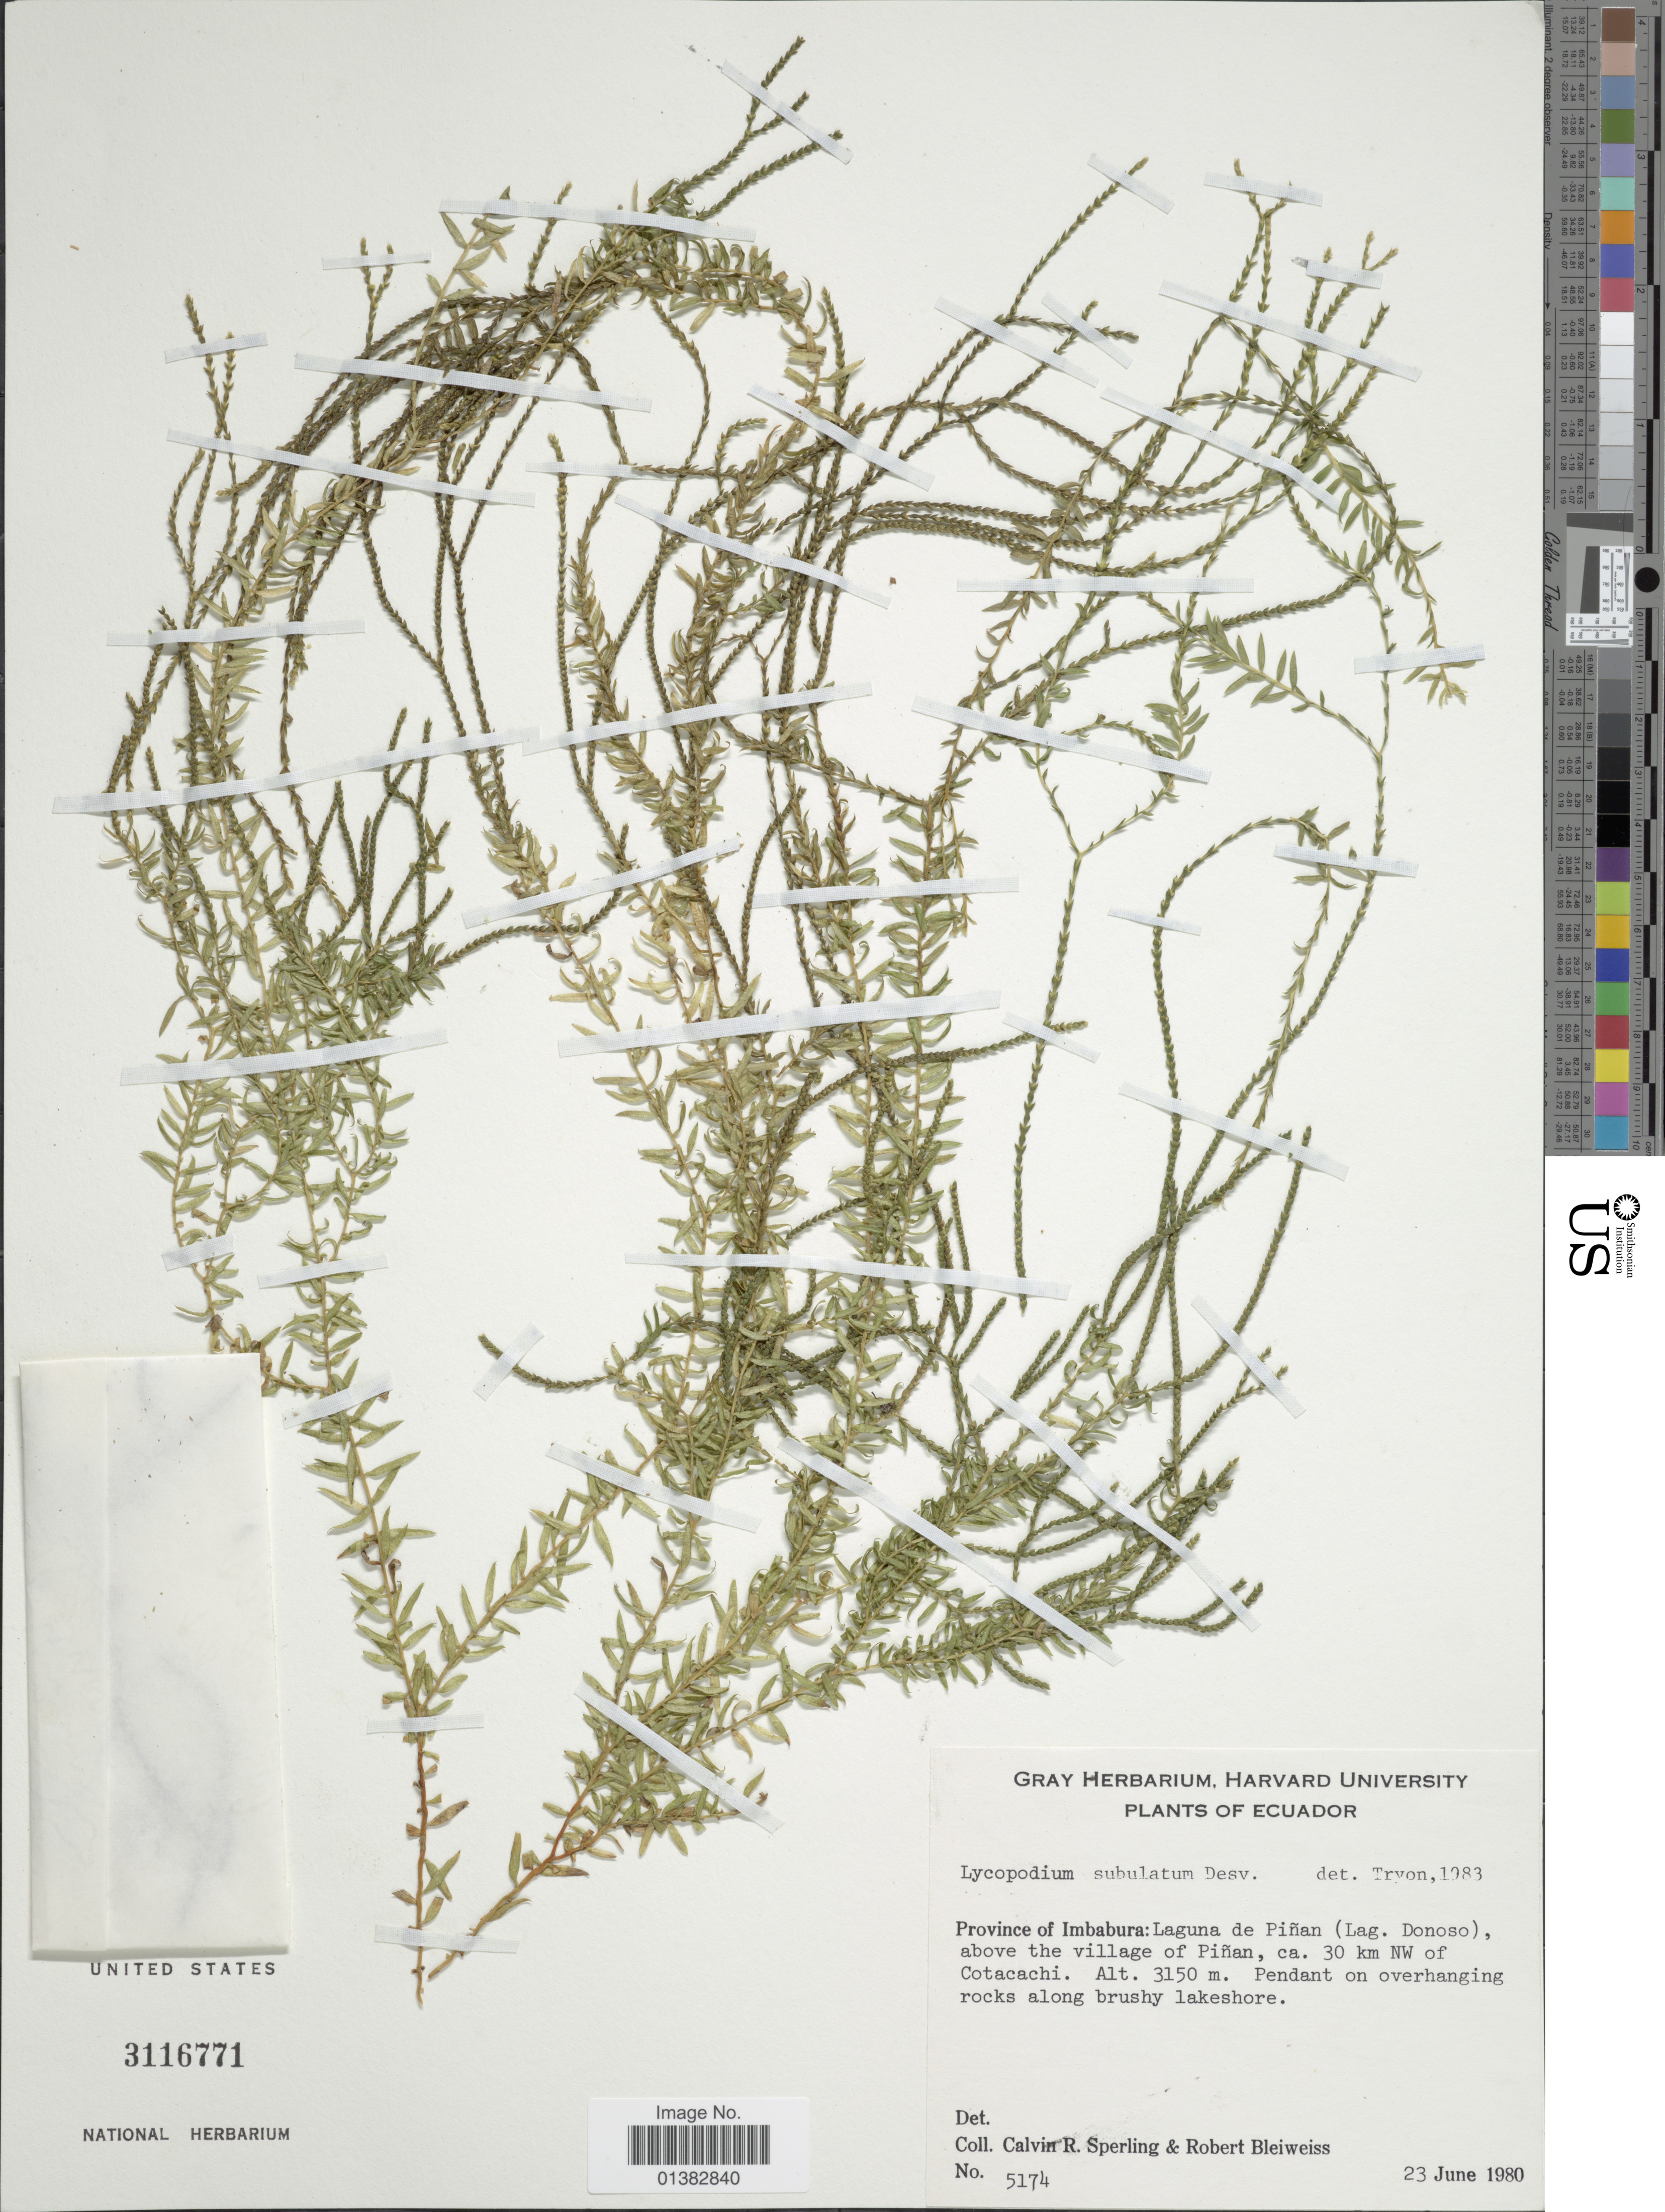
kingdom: Plantae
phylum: Tracheophyta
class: Lycopodiopsida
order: Lycopodiales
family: Lycopodiaceae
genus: Phlegmariurus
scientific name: Phlegmariurus subulatus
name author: (Desv. ex Poir.) B. Øllg.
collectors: C. R. Sperling & R. Bleiweiss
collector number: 5174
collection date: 1980-06-23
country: Ecuador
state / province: Imbabura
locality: Laguna de Piñan (Lag. Donoso), above the village of Piñan, ca. 30 km NW of Cotacachi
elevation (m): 3150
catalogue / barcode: US 3116771